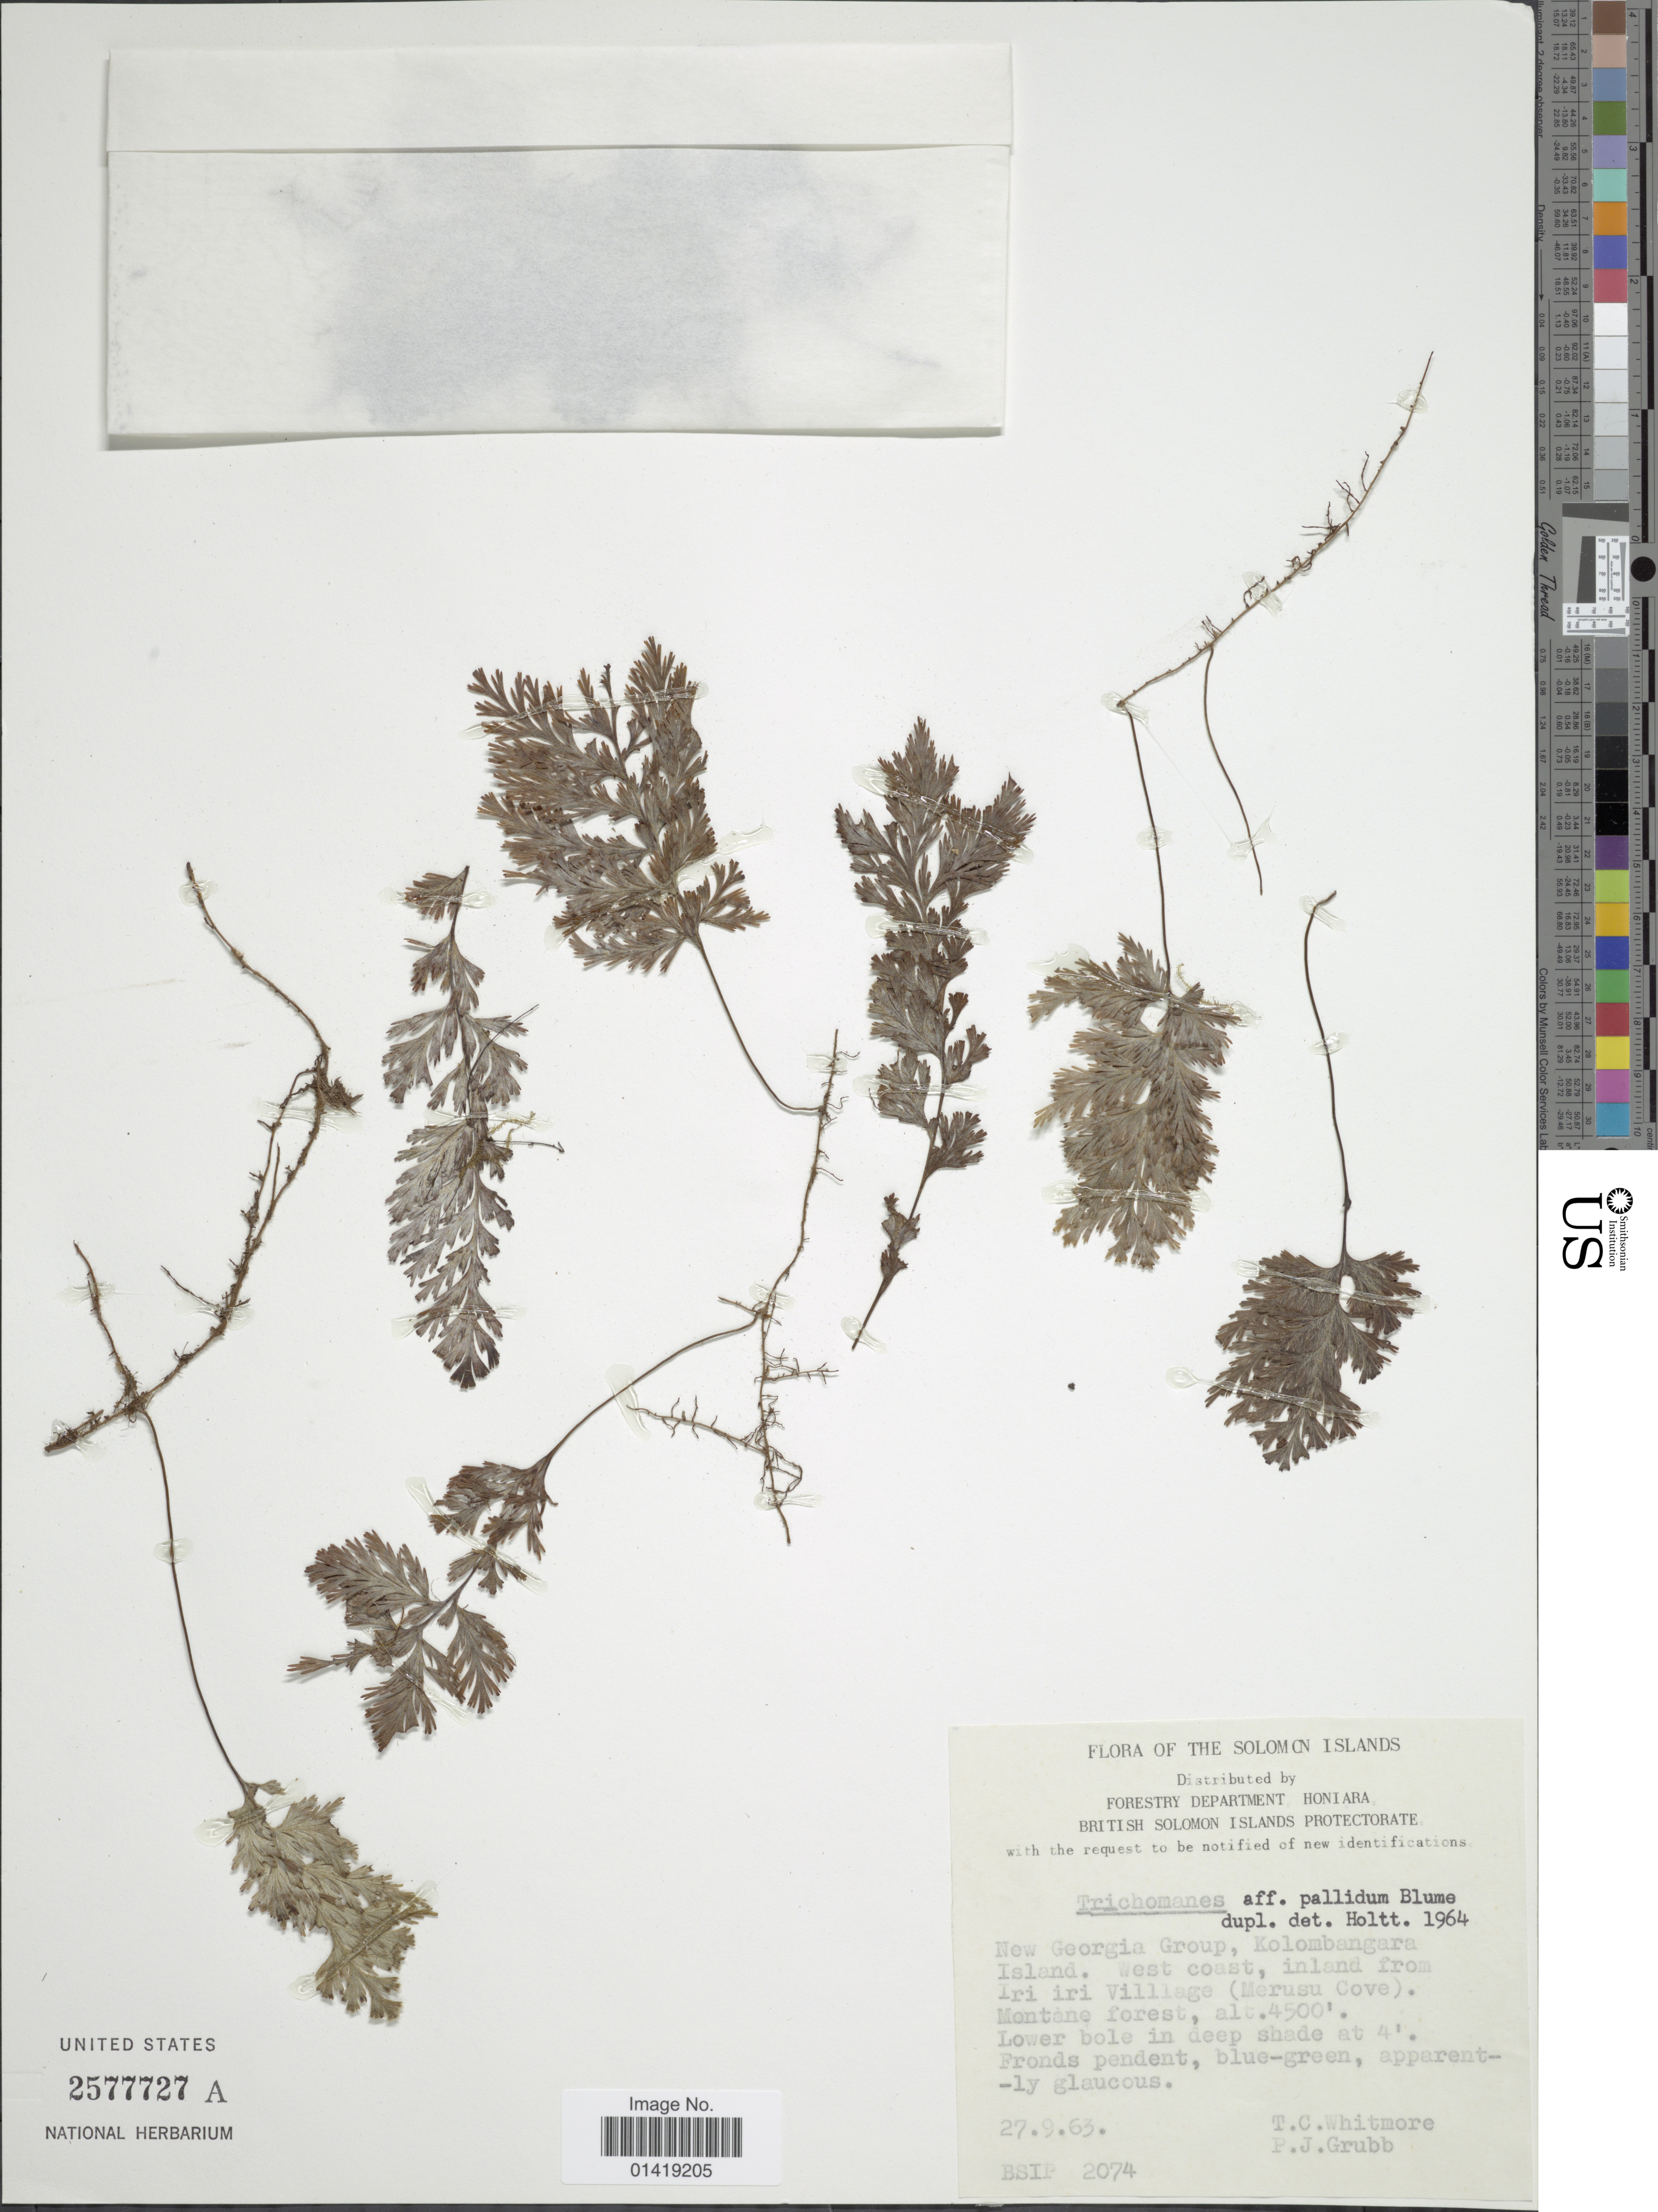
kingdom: Plantae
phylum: Tracheophyta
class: Polypodiopsida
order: Hymenophyllales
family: Hymenophyllaceae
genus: Hymenophyllum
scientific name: Hymenophyllum pallidum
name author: (Blume) Ebihara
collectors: T. C. Whitmore & P. J. Grubb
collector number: BSIP2074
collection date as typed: Transcribed d/m/y: 27/9/63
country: Solomon Islands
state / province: Solomon Islands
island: Kolombangara [Nduke]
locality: New Georgia Group Kolombangara Island west coast inland from Iri Iri village Merusus Cove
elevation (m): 1372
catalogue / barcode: US 2577727A